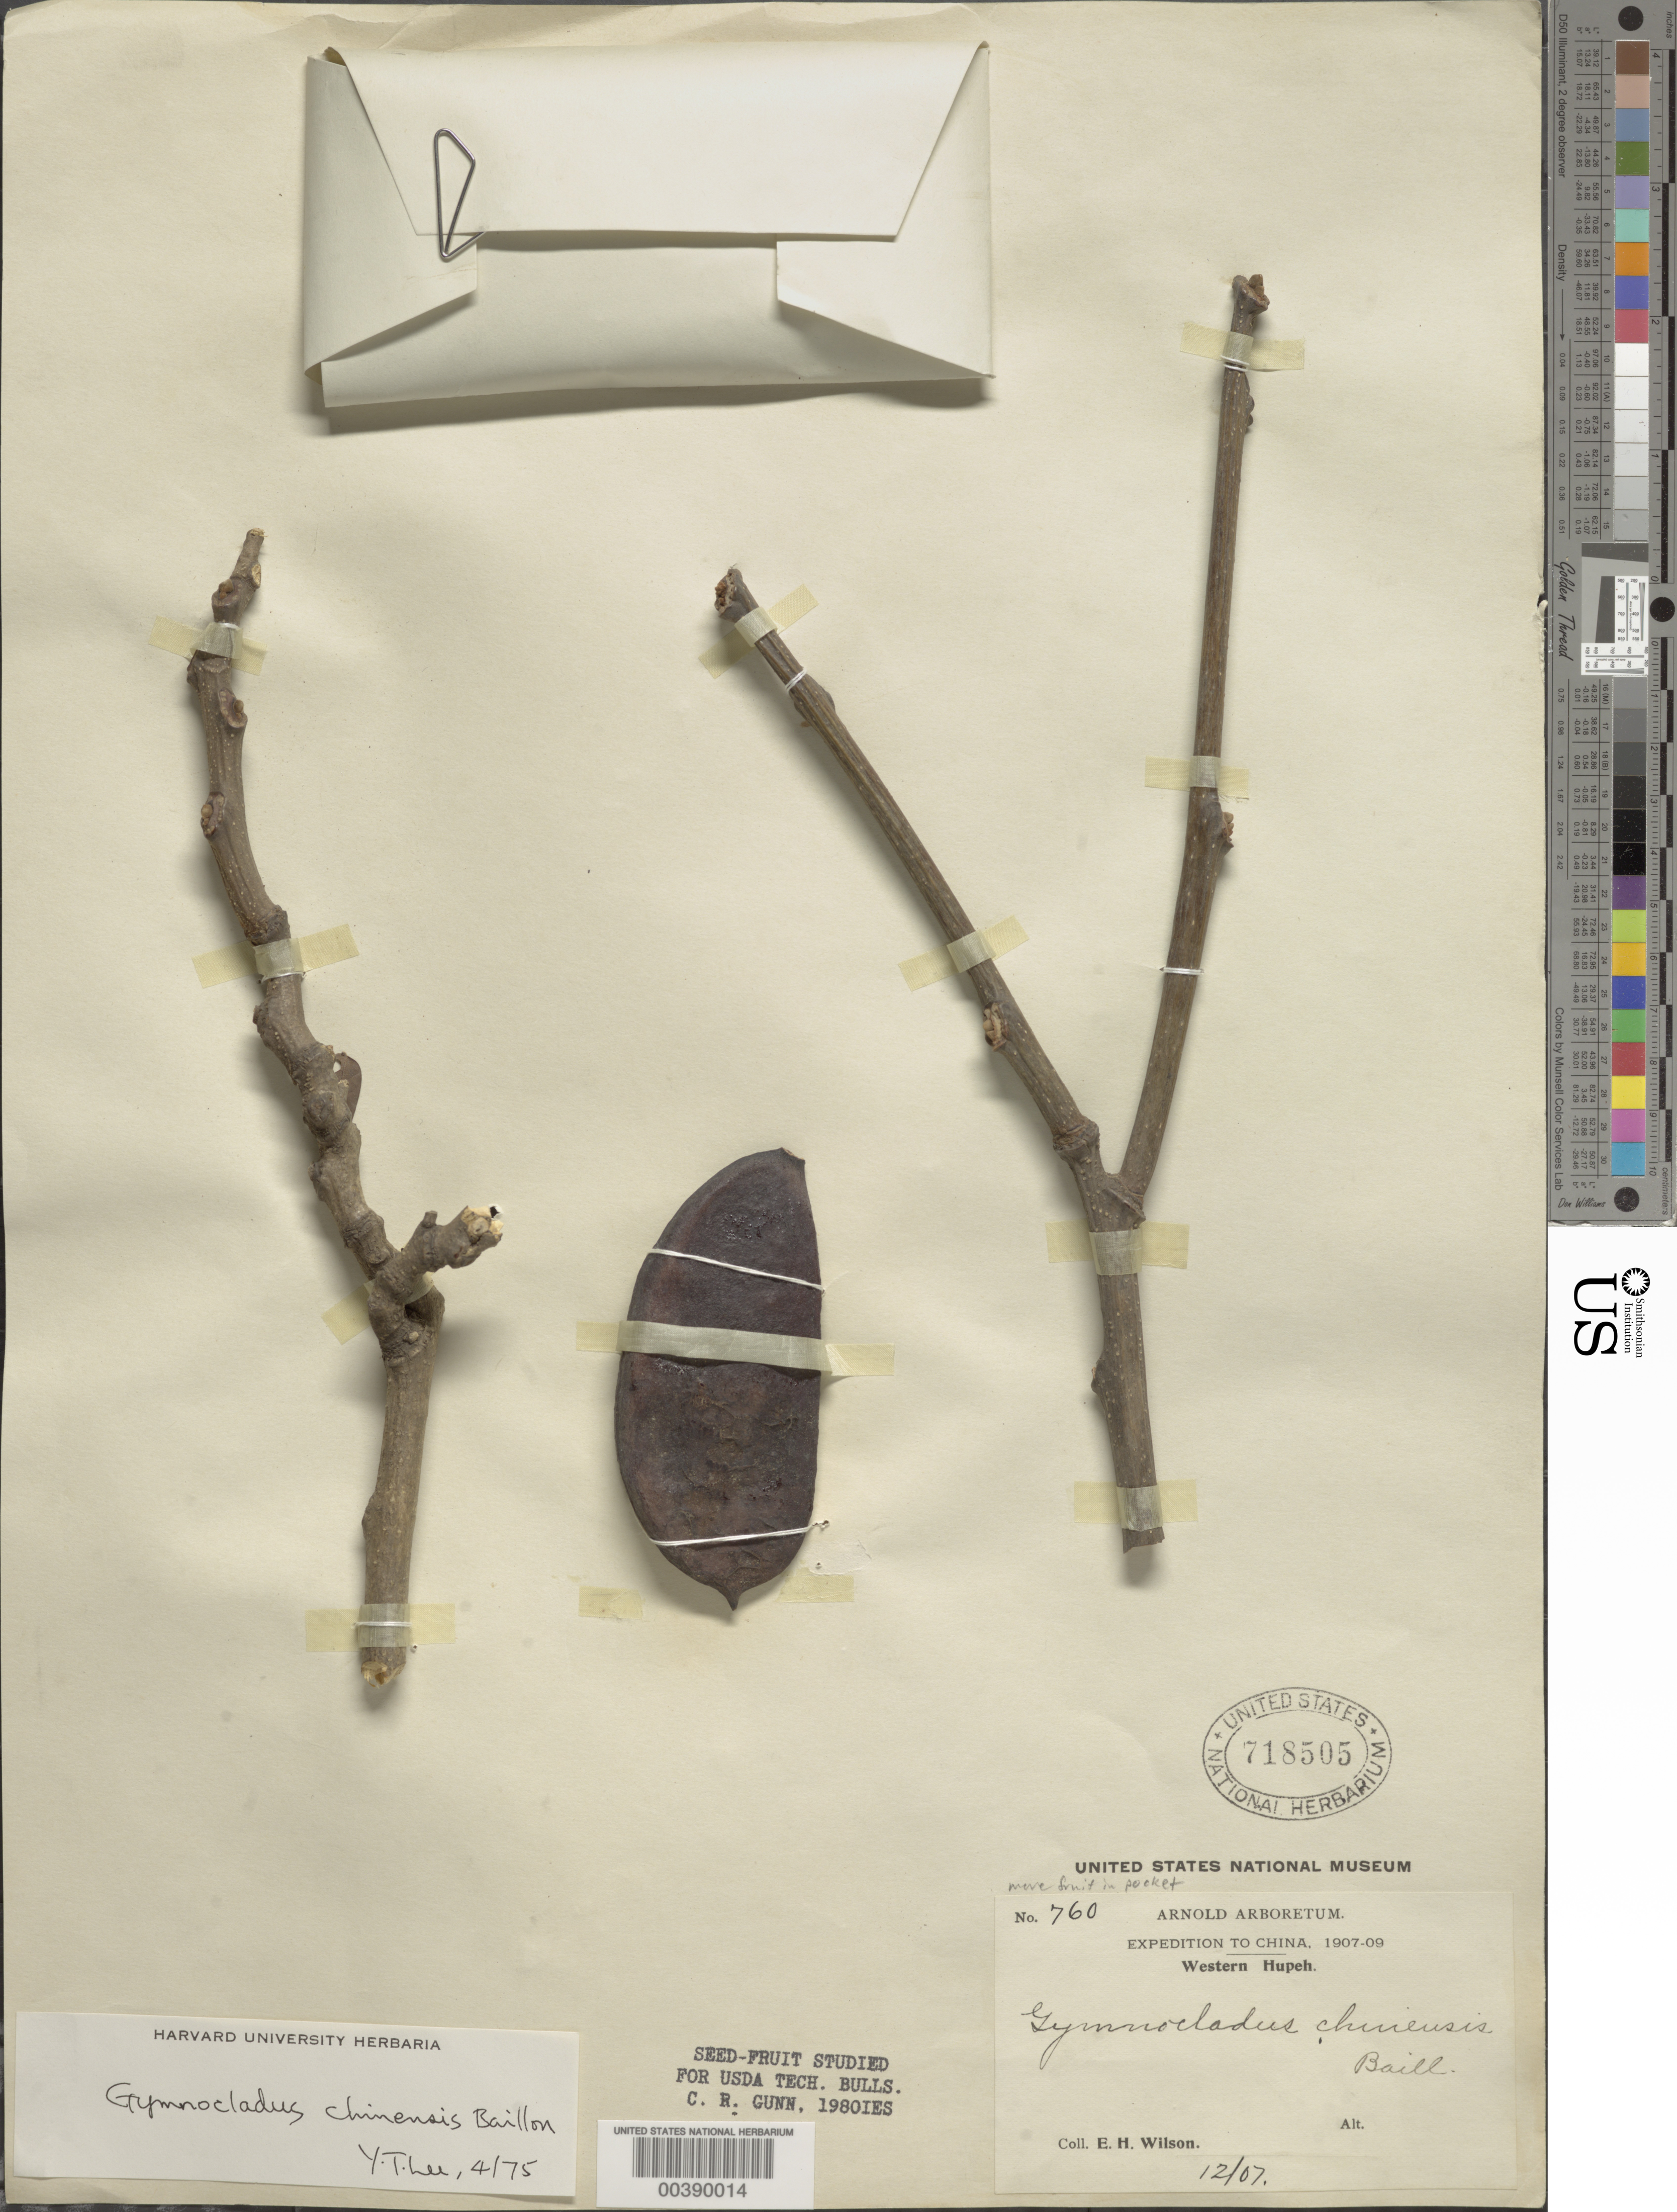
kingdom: Plantae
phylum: Tracheophyta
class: Magnoliopsida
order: Fabales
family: Fabaceae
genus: Gymnocladus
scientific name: Gymnocladus chinensis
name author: Baill.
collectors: E. H. Wilson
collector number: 760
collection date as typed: Dec 1907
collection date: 1907-12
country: China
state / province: Hubei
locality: Western hupeh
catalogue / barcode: US 718505